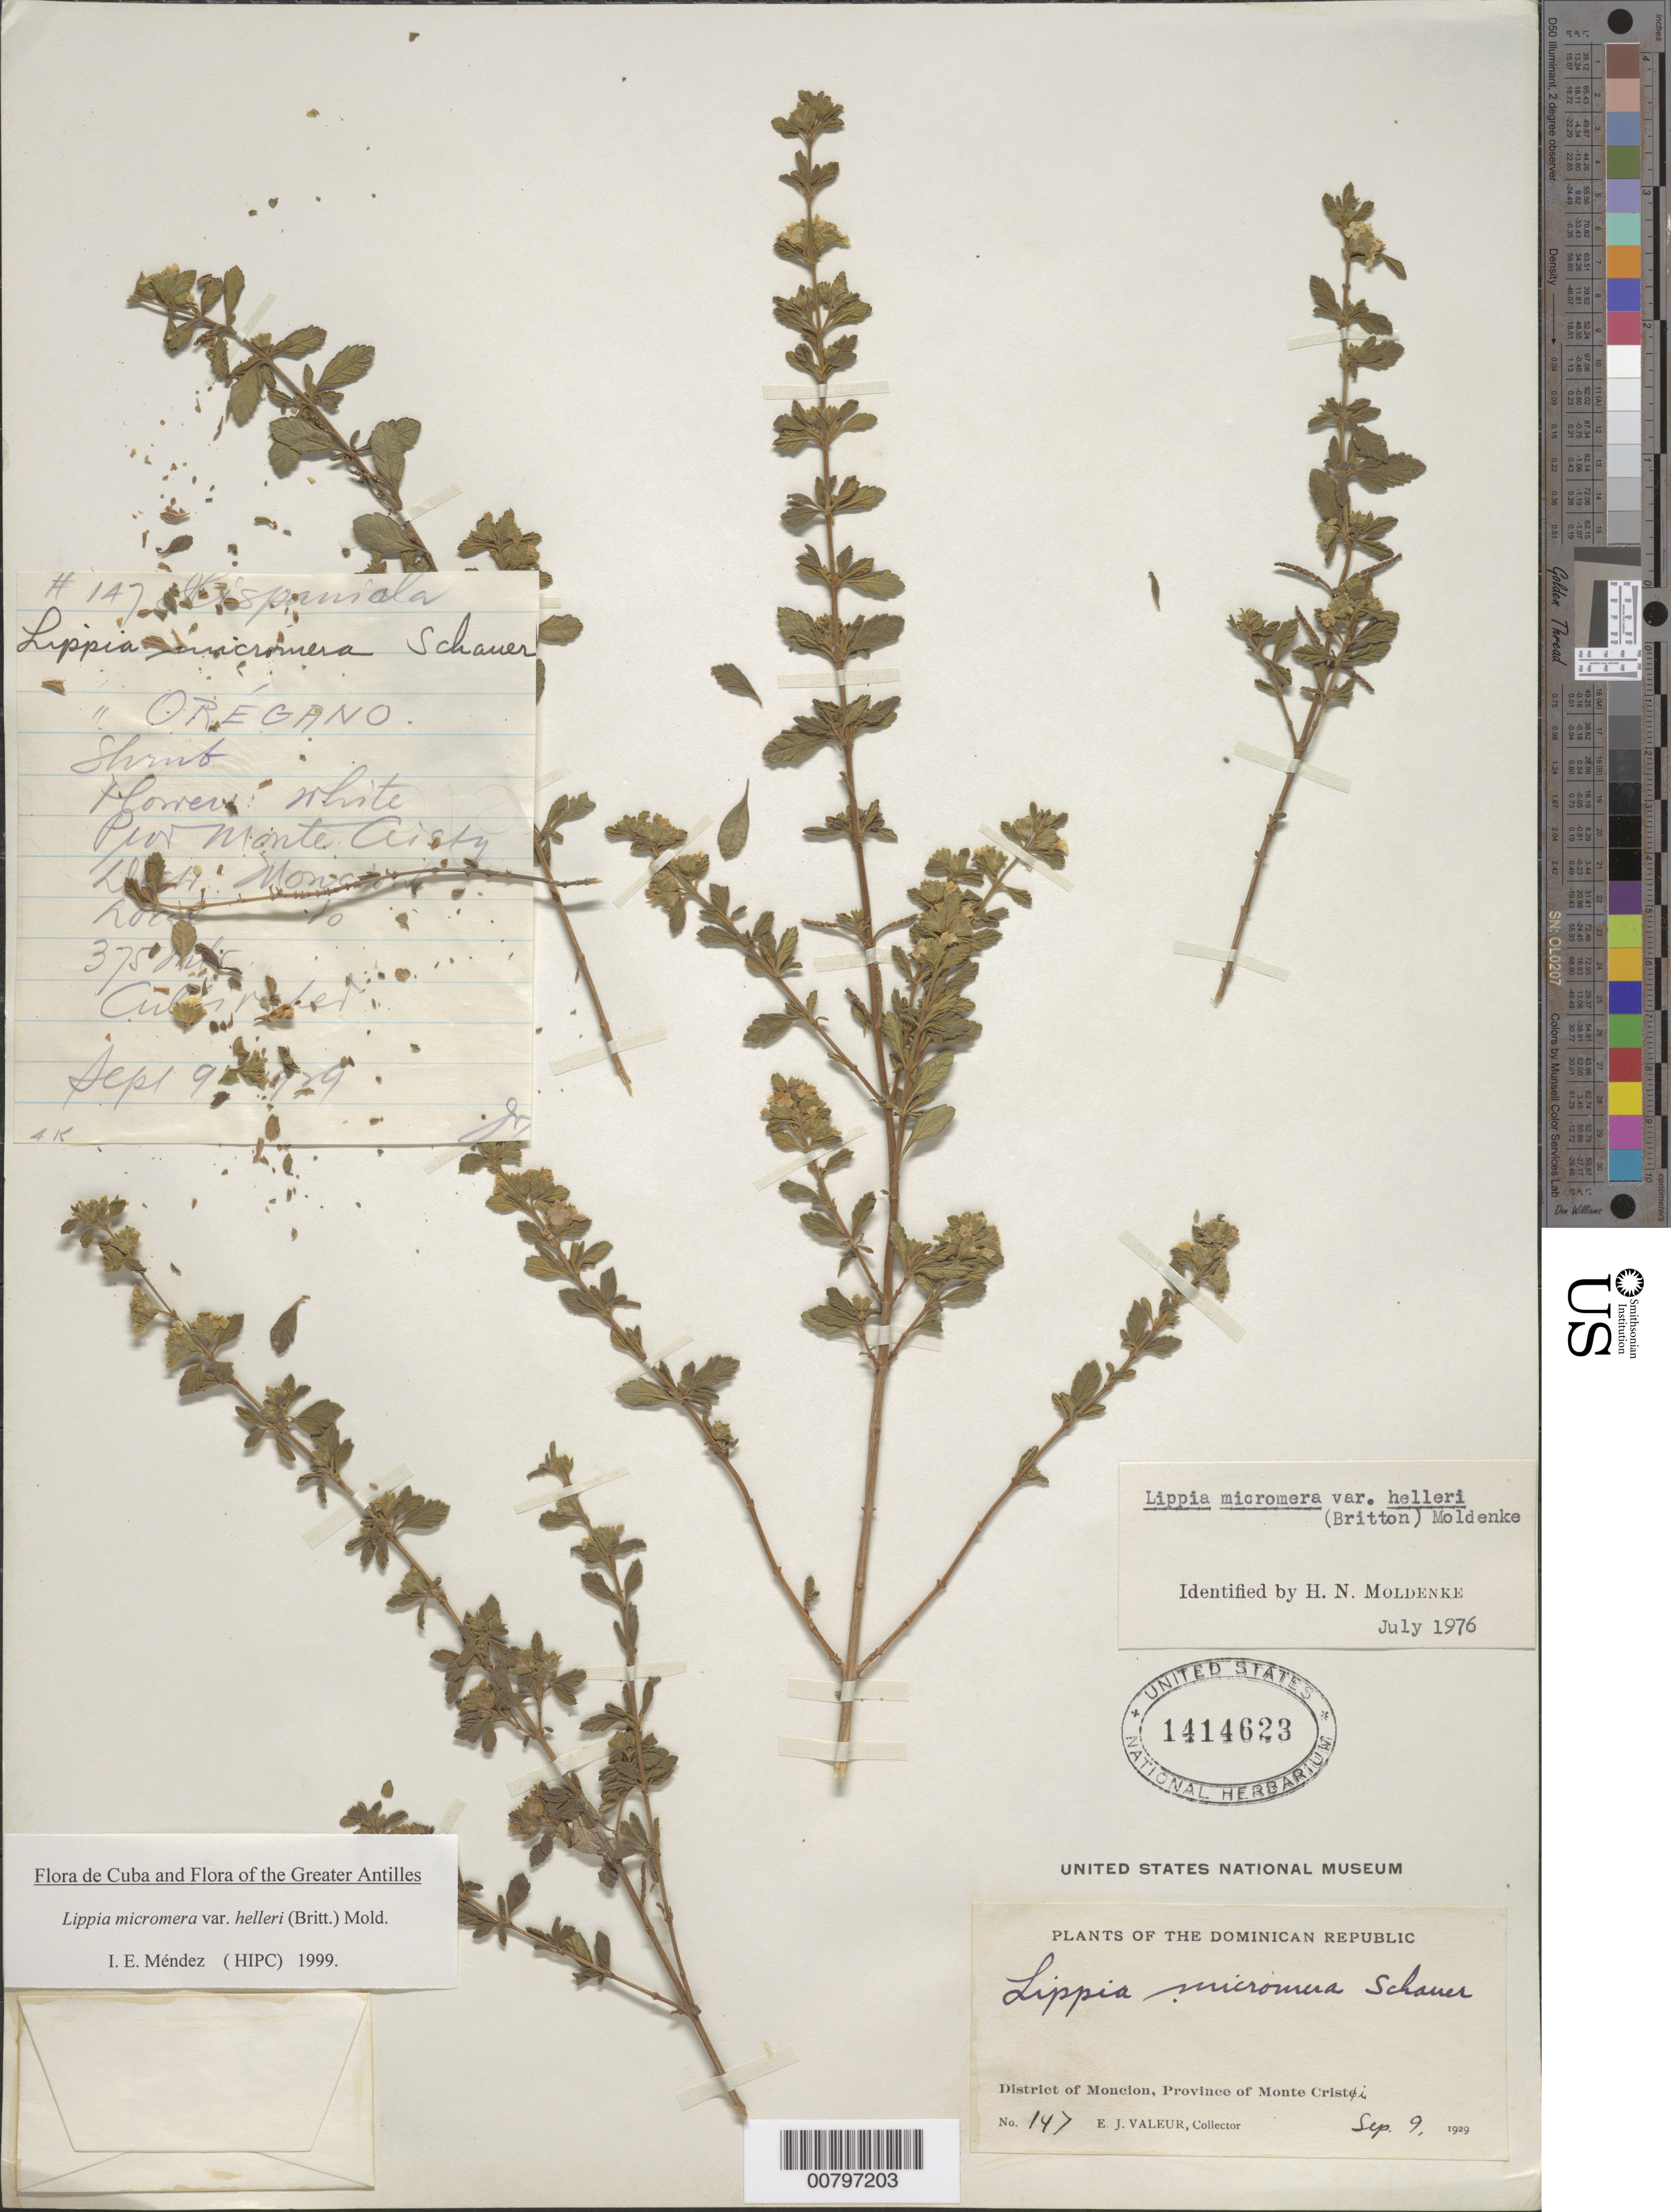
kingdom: Plantae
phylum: Tracheophyta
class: Magnoliopsida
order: Lamiales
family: Verbenaceae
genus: Lippia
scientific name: Lippia micromera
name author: Schauer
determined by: Méndez, Isidro E., (HIPC)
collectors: E. Valeur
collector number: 147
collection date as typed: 09 Sep 1929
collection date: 1929-09-09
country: Dominican Republic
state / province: Monte Cristi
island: Hispaniola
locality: Moncion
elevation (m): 375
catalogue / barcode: US 1414623